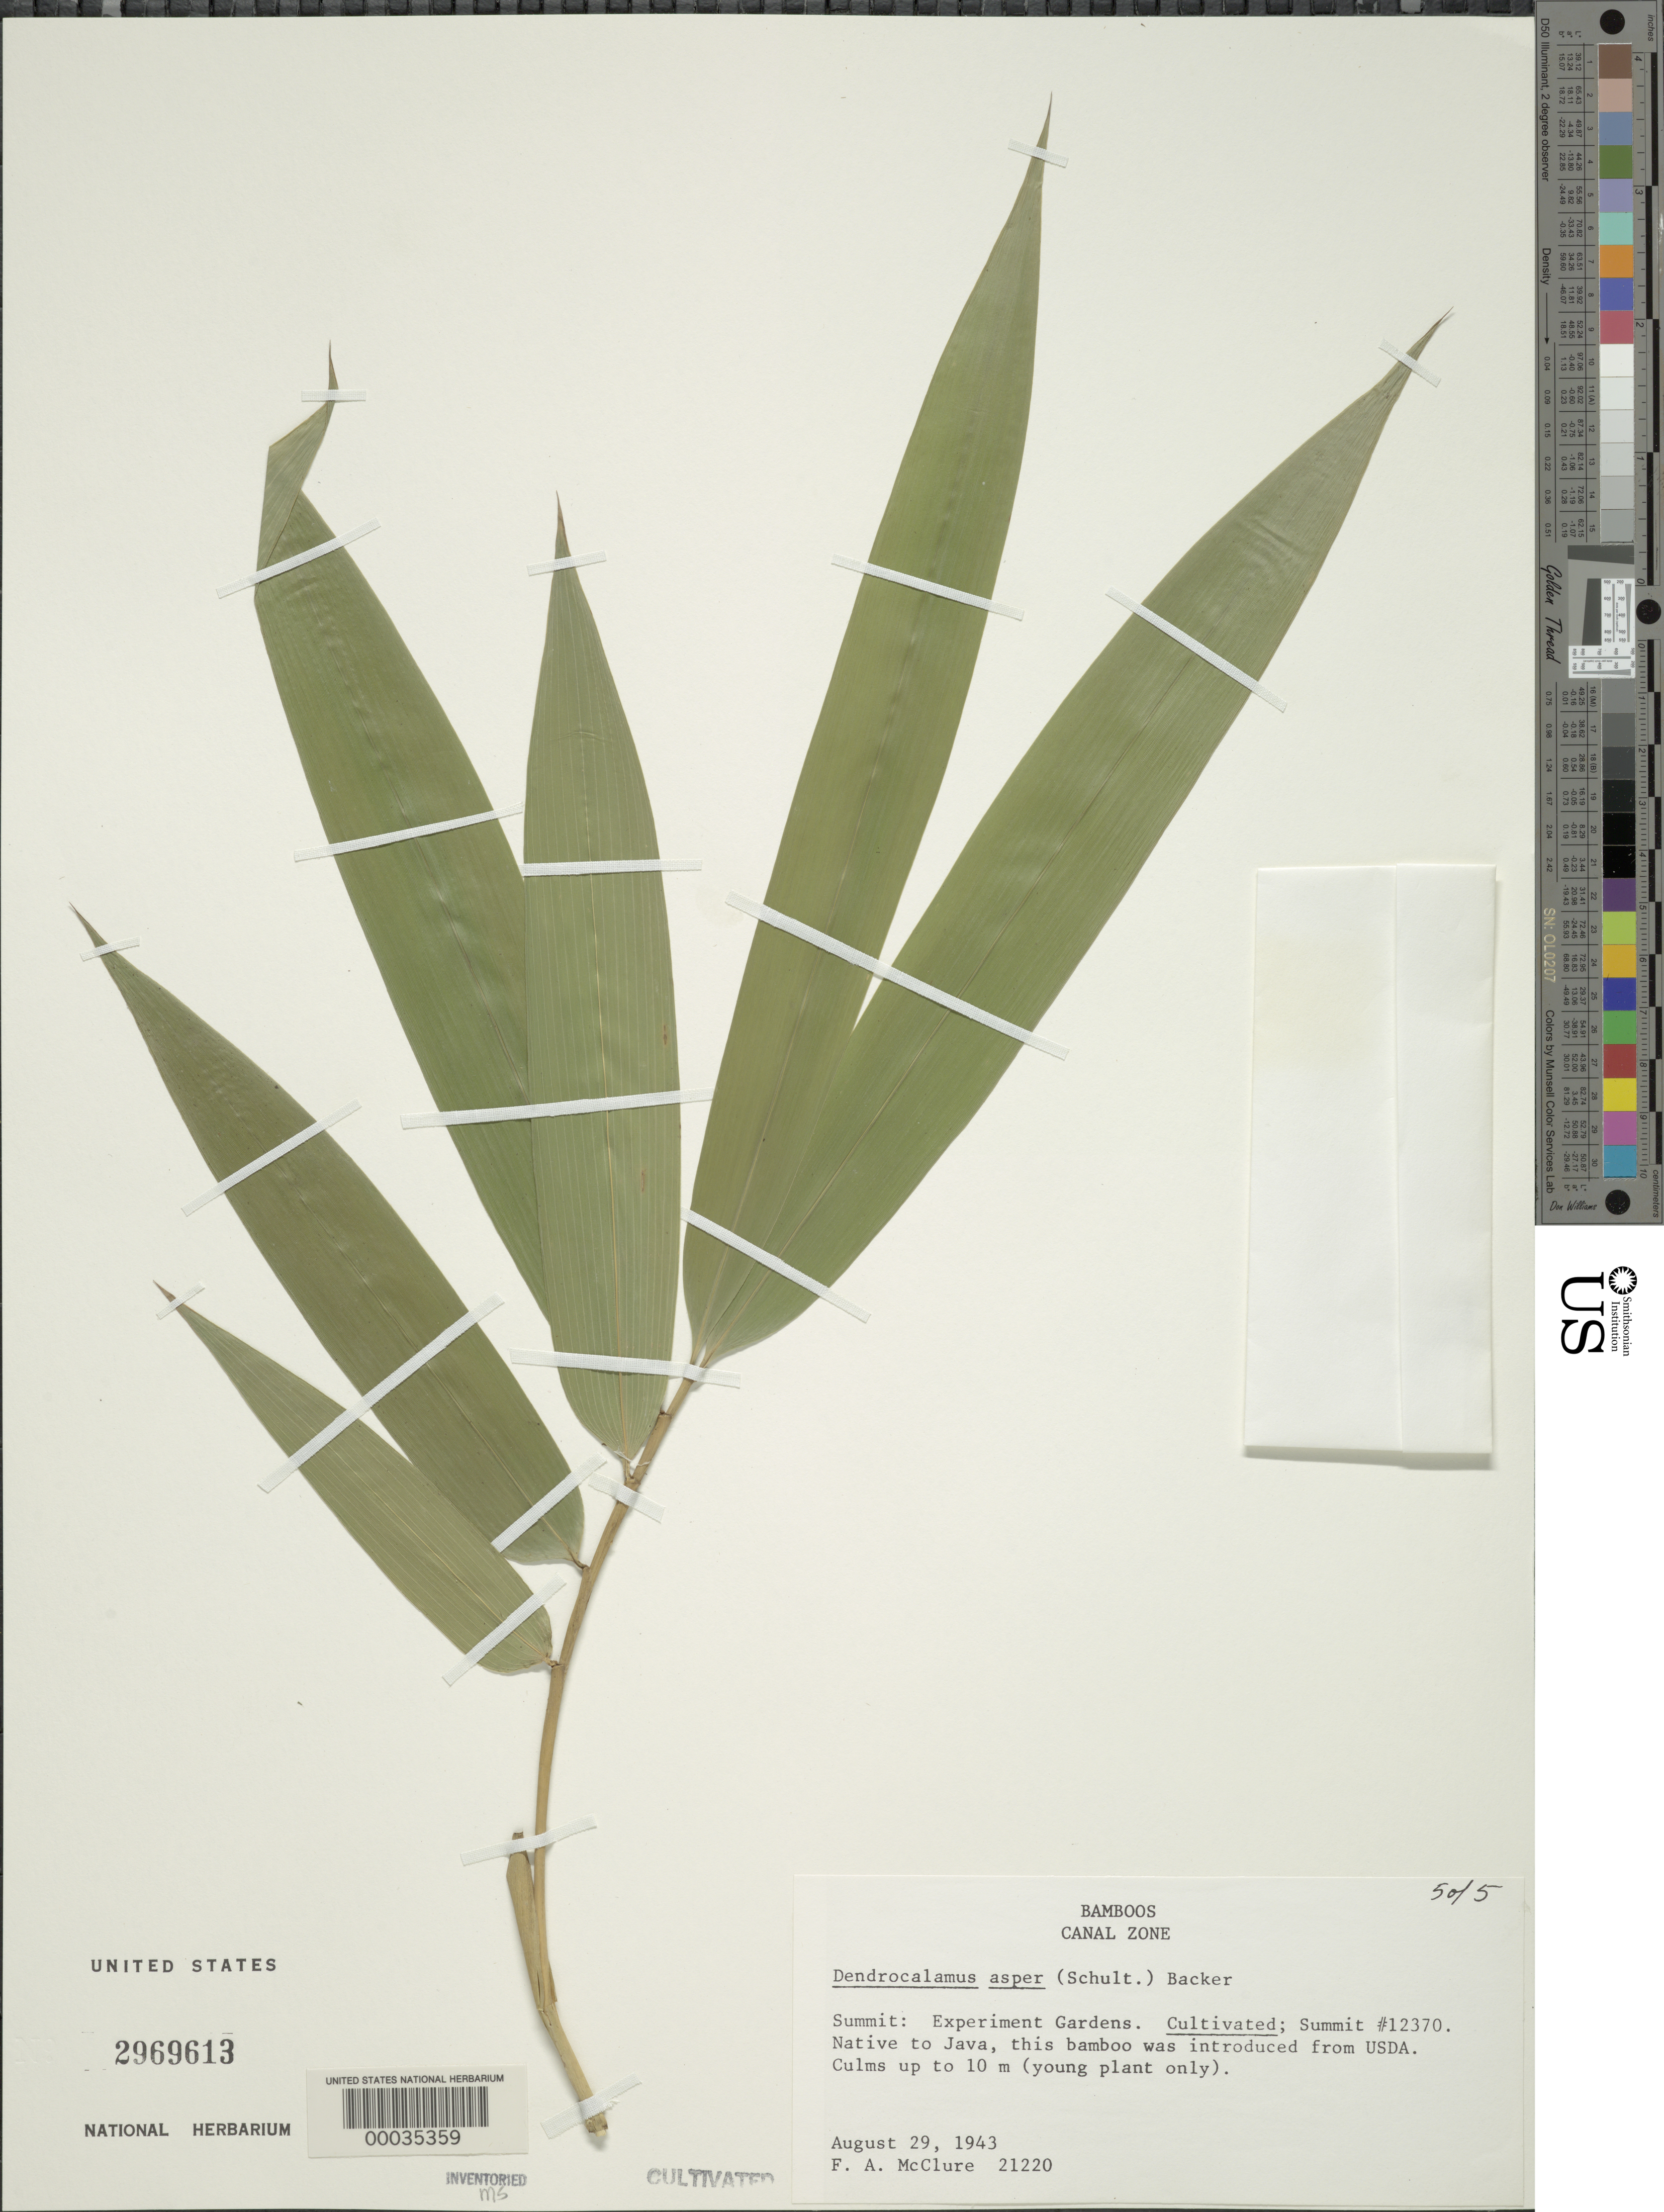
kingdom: Plantae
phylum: Tracheophyta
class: Liliopsida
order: Poales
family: Poaceae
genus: Dendrocalamus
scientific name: Dendrocalamus asper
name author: (Schult. & Schult. f.) Backer ex K. Heyne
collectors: F. A. McClure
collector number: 21220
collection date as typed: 29 Aug 1943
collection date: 1943-08-29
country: Panama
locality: Esperimental Gardens-summit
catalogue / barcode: US 2969613